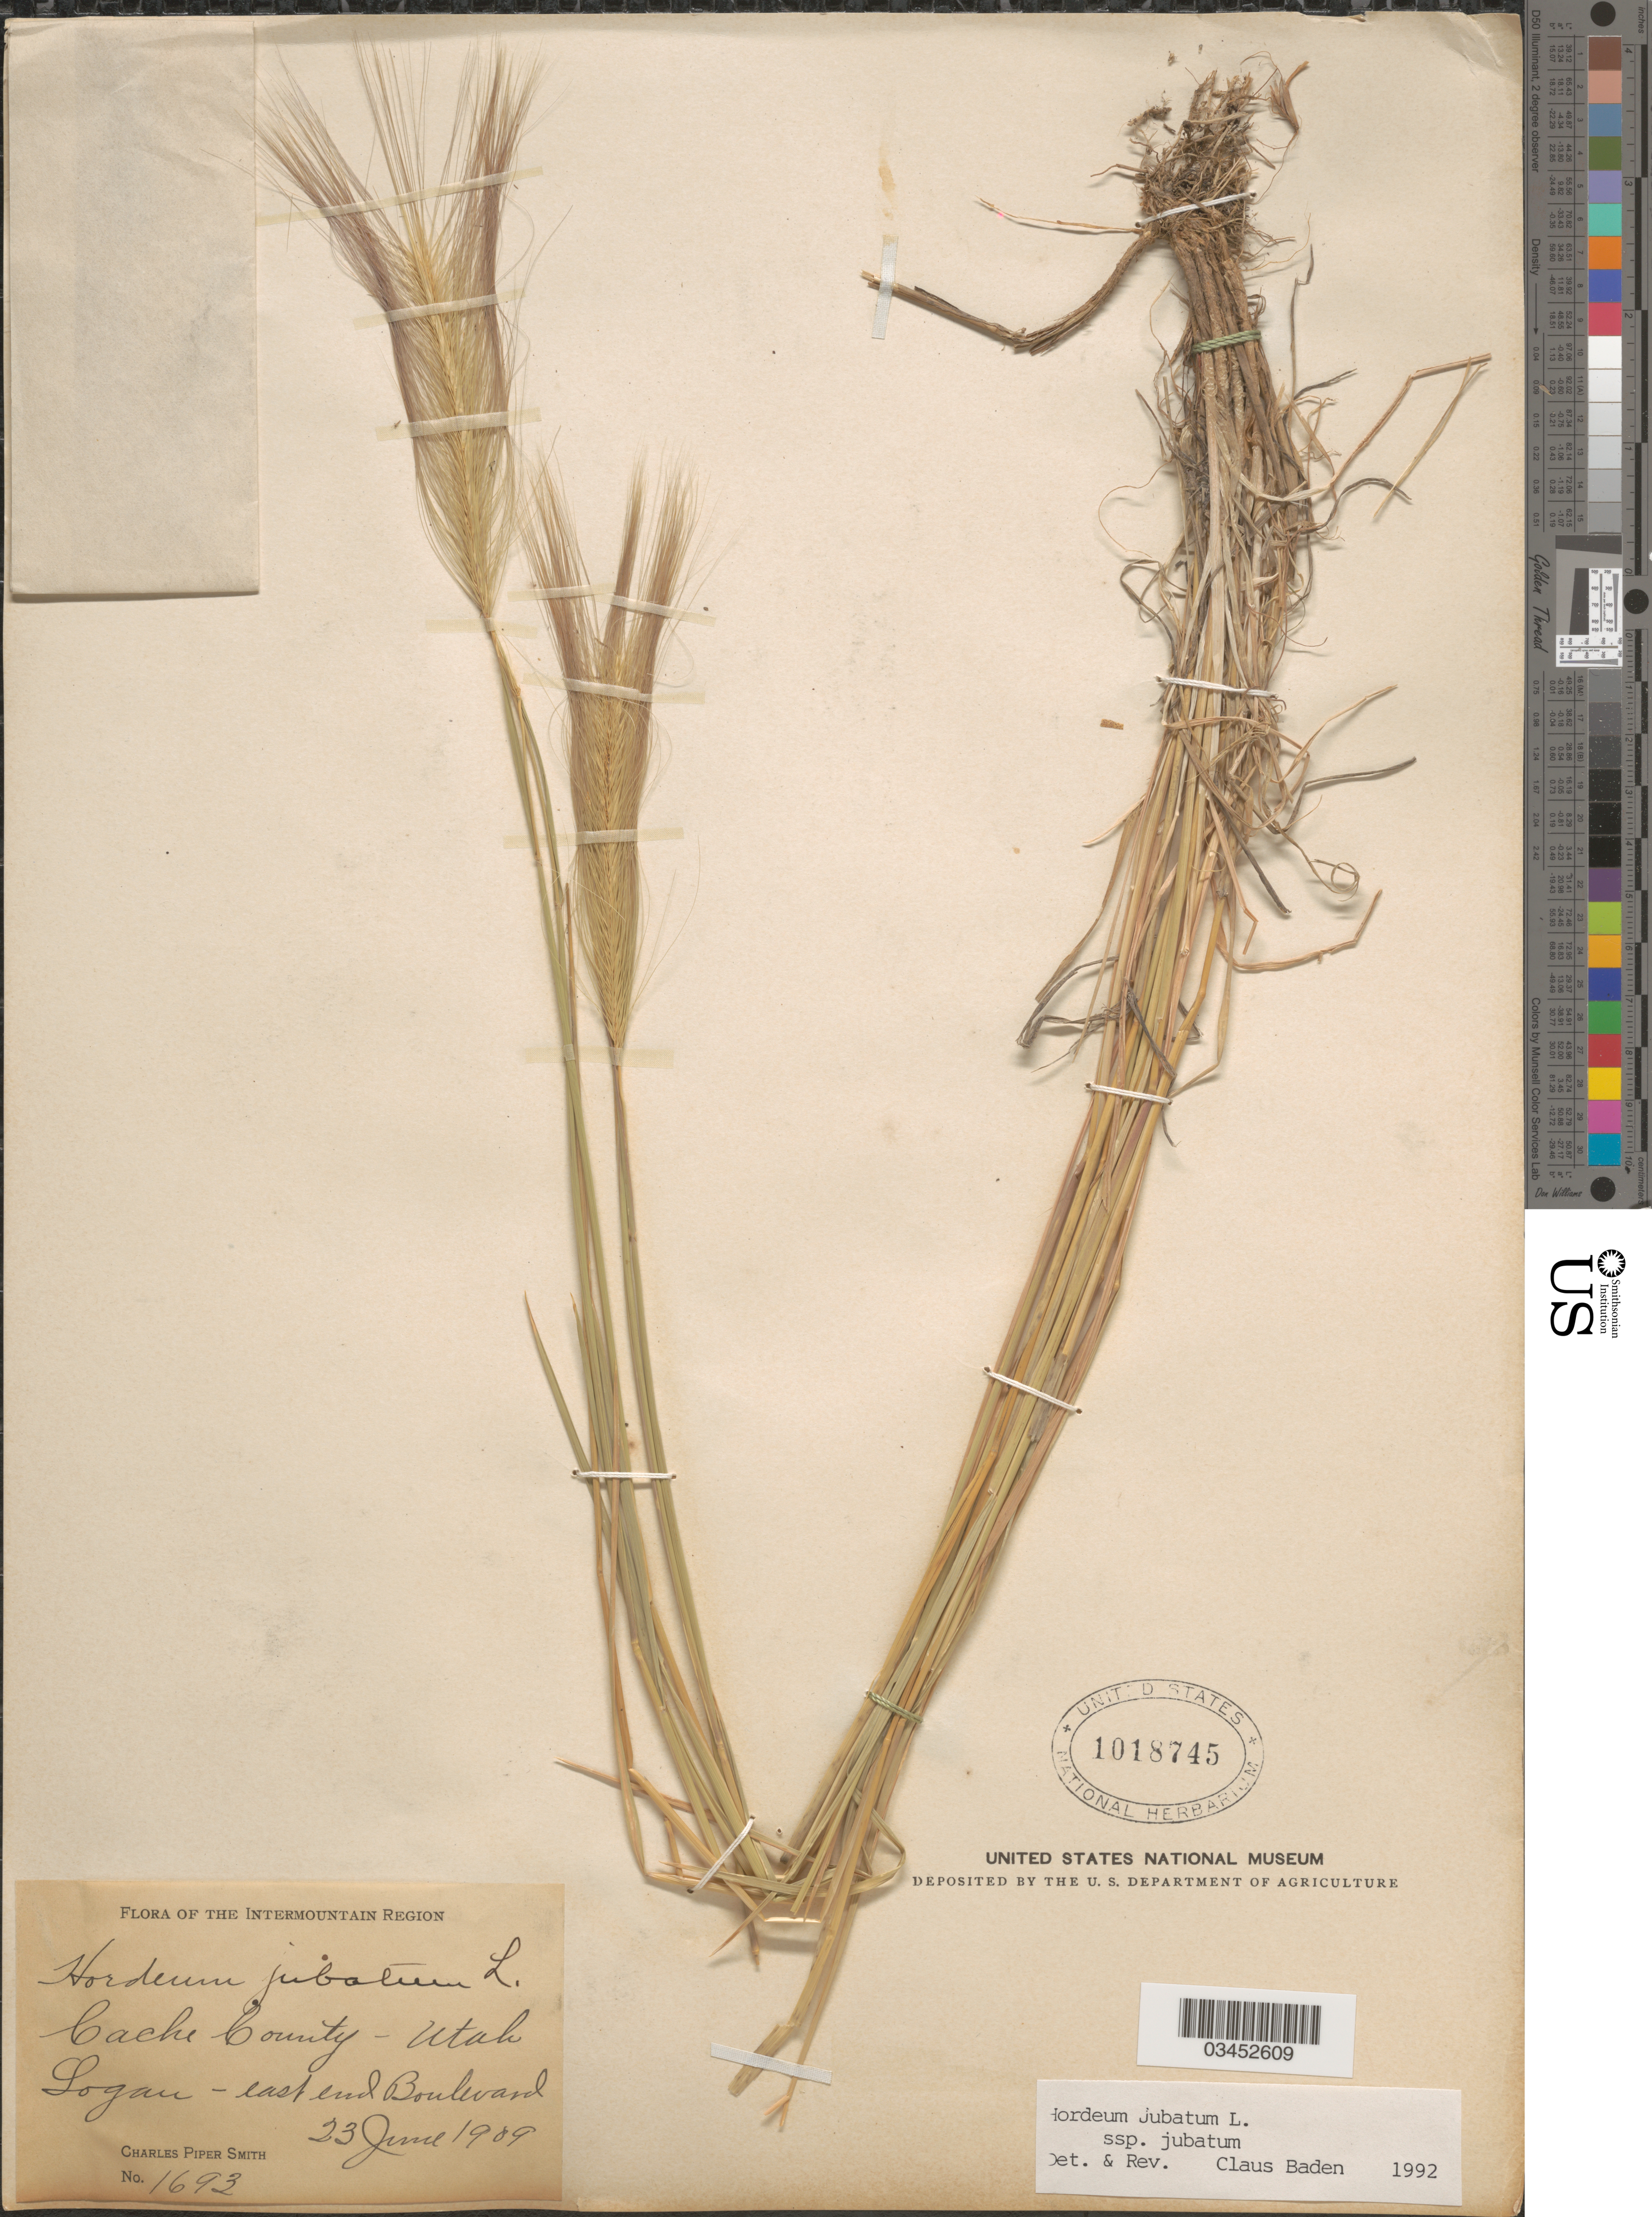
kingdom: Plantae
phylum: Tracheophyta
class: Liliopsida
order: Poales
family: Poaceae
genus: Hordeum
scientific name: Hordeum jubatum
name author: L.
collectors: C. P. Smith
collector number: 1693*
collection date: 1909-06-23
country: United States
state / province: Utah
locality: The Intermountain Region. Cache County. Logan - east end Boulevard.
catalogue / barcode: US 1018745